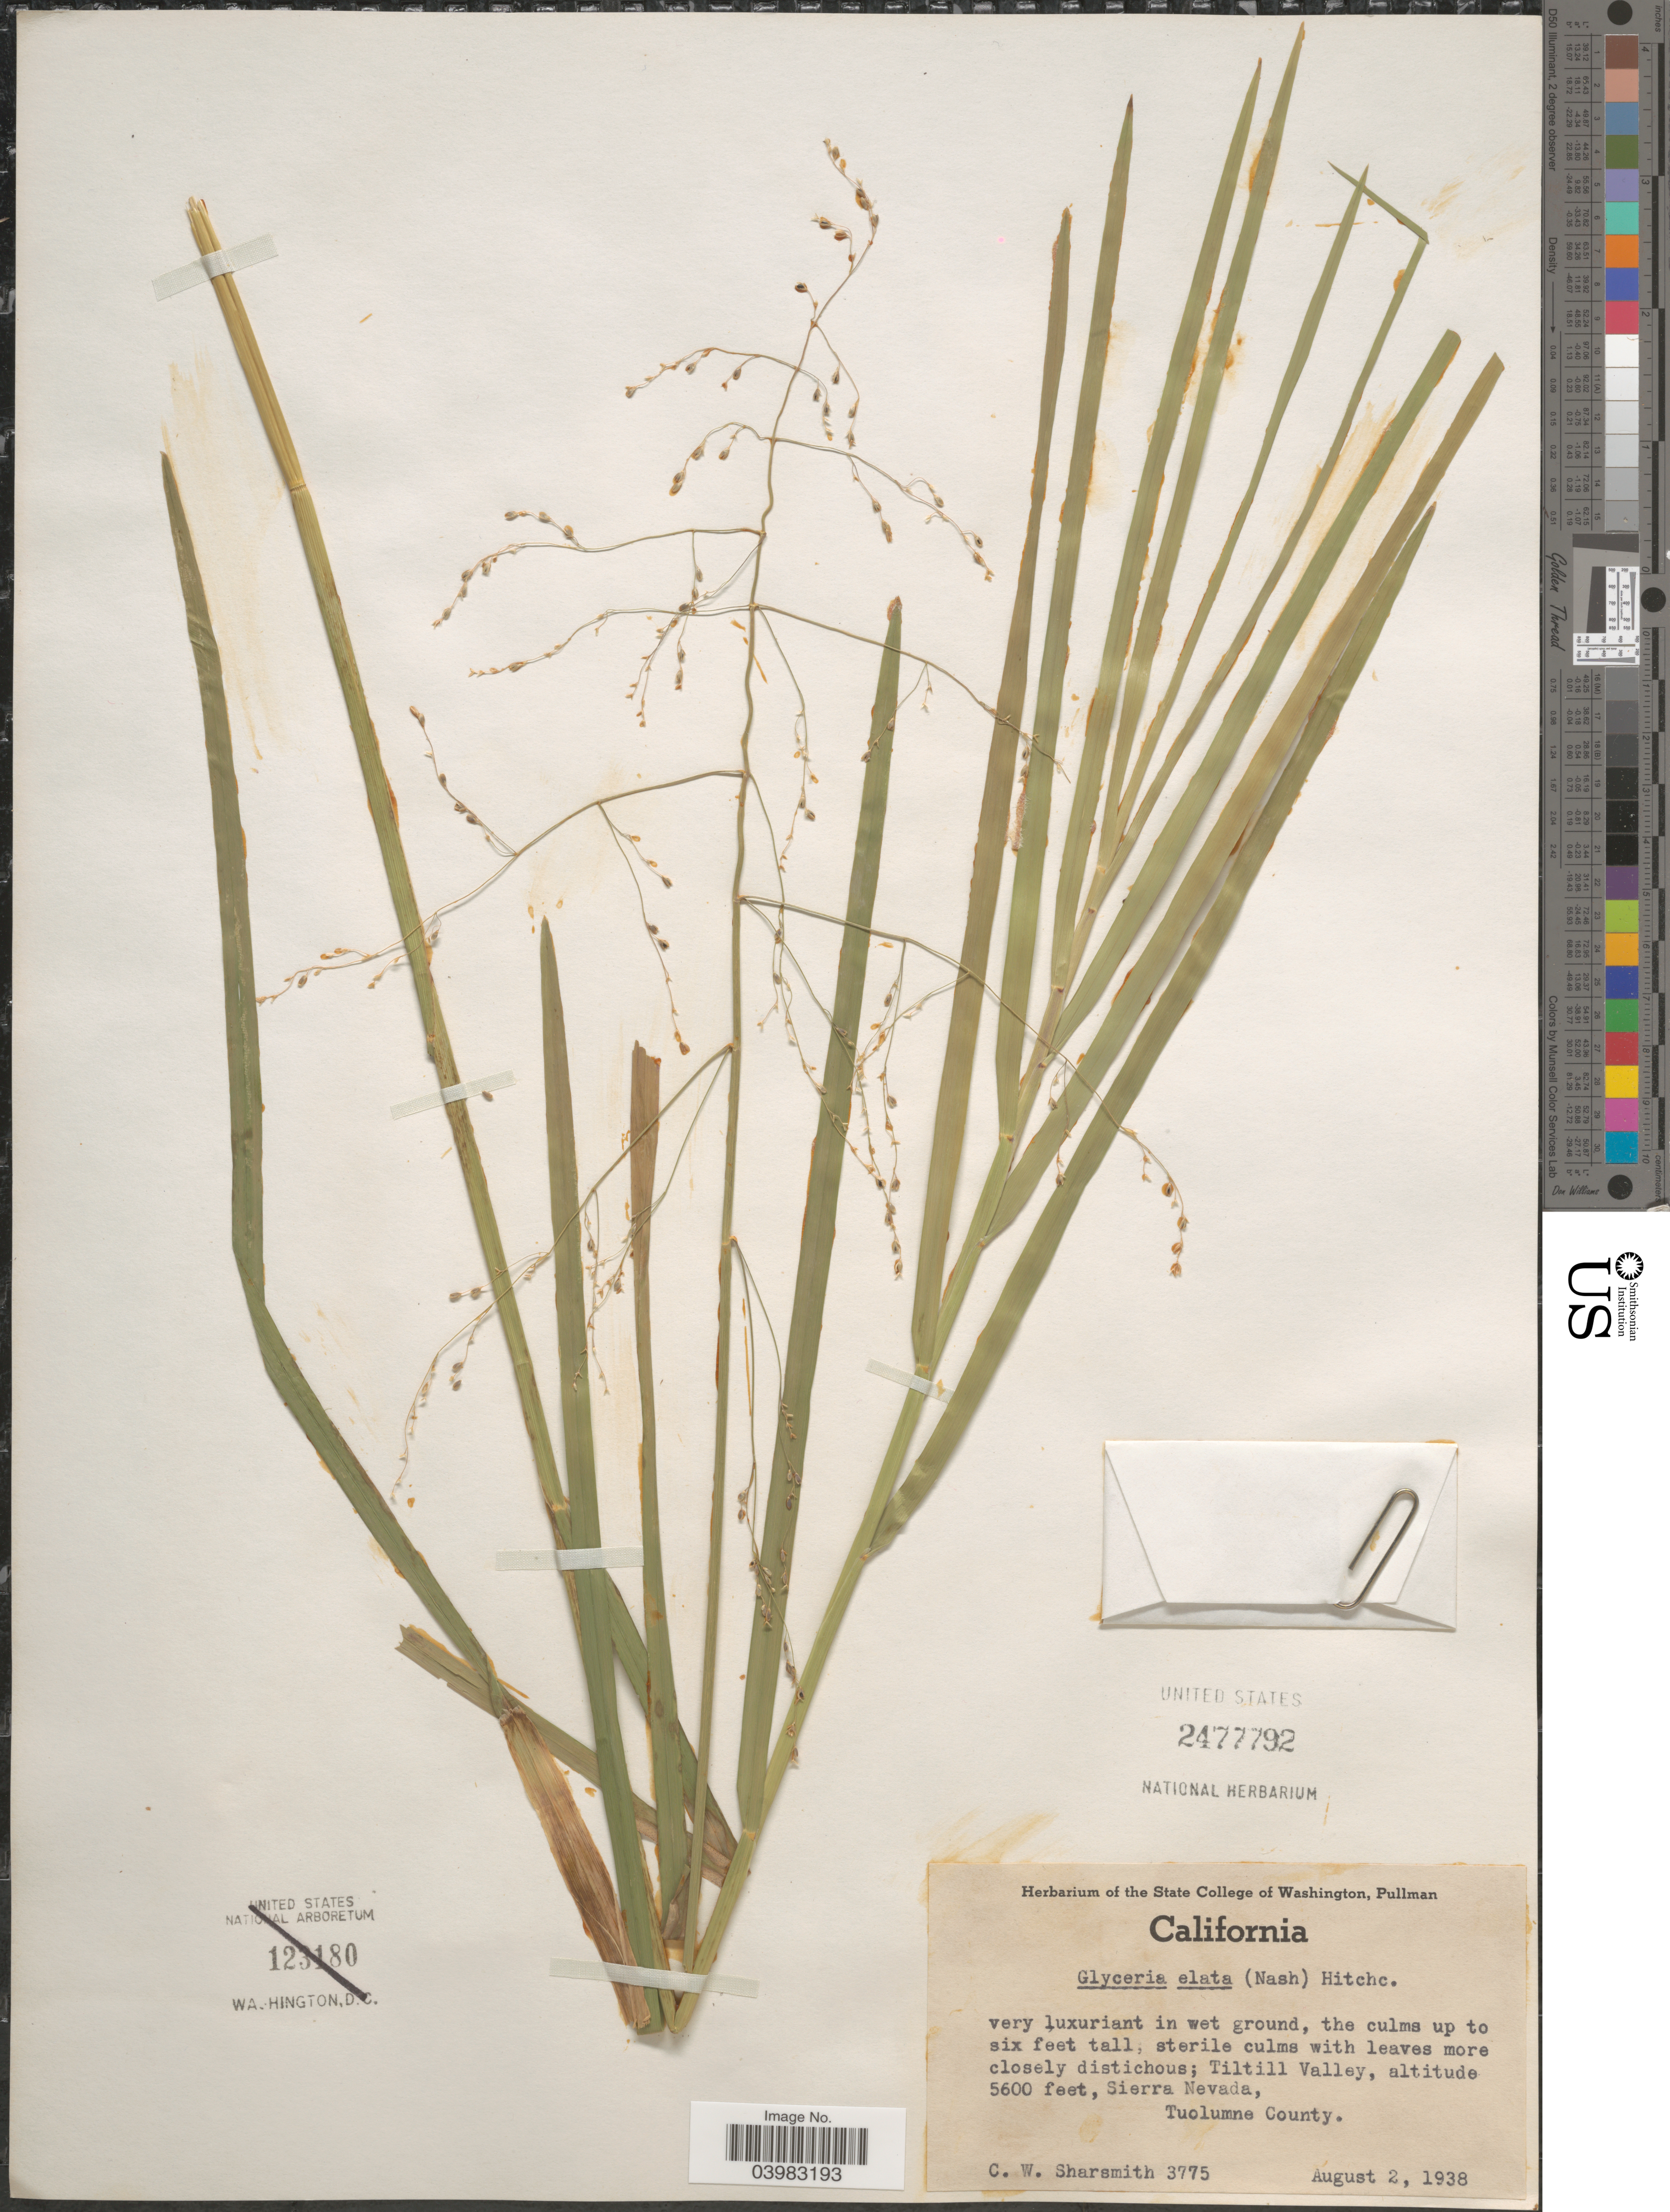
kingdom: Plantae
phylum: Tracheophyta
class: Liliopsida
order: Poales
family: Poaceae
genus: Glyceria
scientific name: Glyceria elata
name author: (Nash) M.E. Jones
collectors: C. Sharsmith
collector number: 3775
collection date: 1938-08-02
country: United States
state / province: California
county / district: Tuolumne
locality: Tiltill Valley, Sierra Nevada, Tuolumne County.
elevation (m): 1707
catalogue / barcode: US 2477792